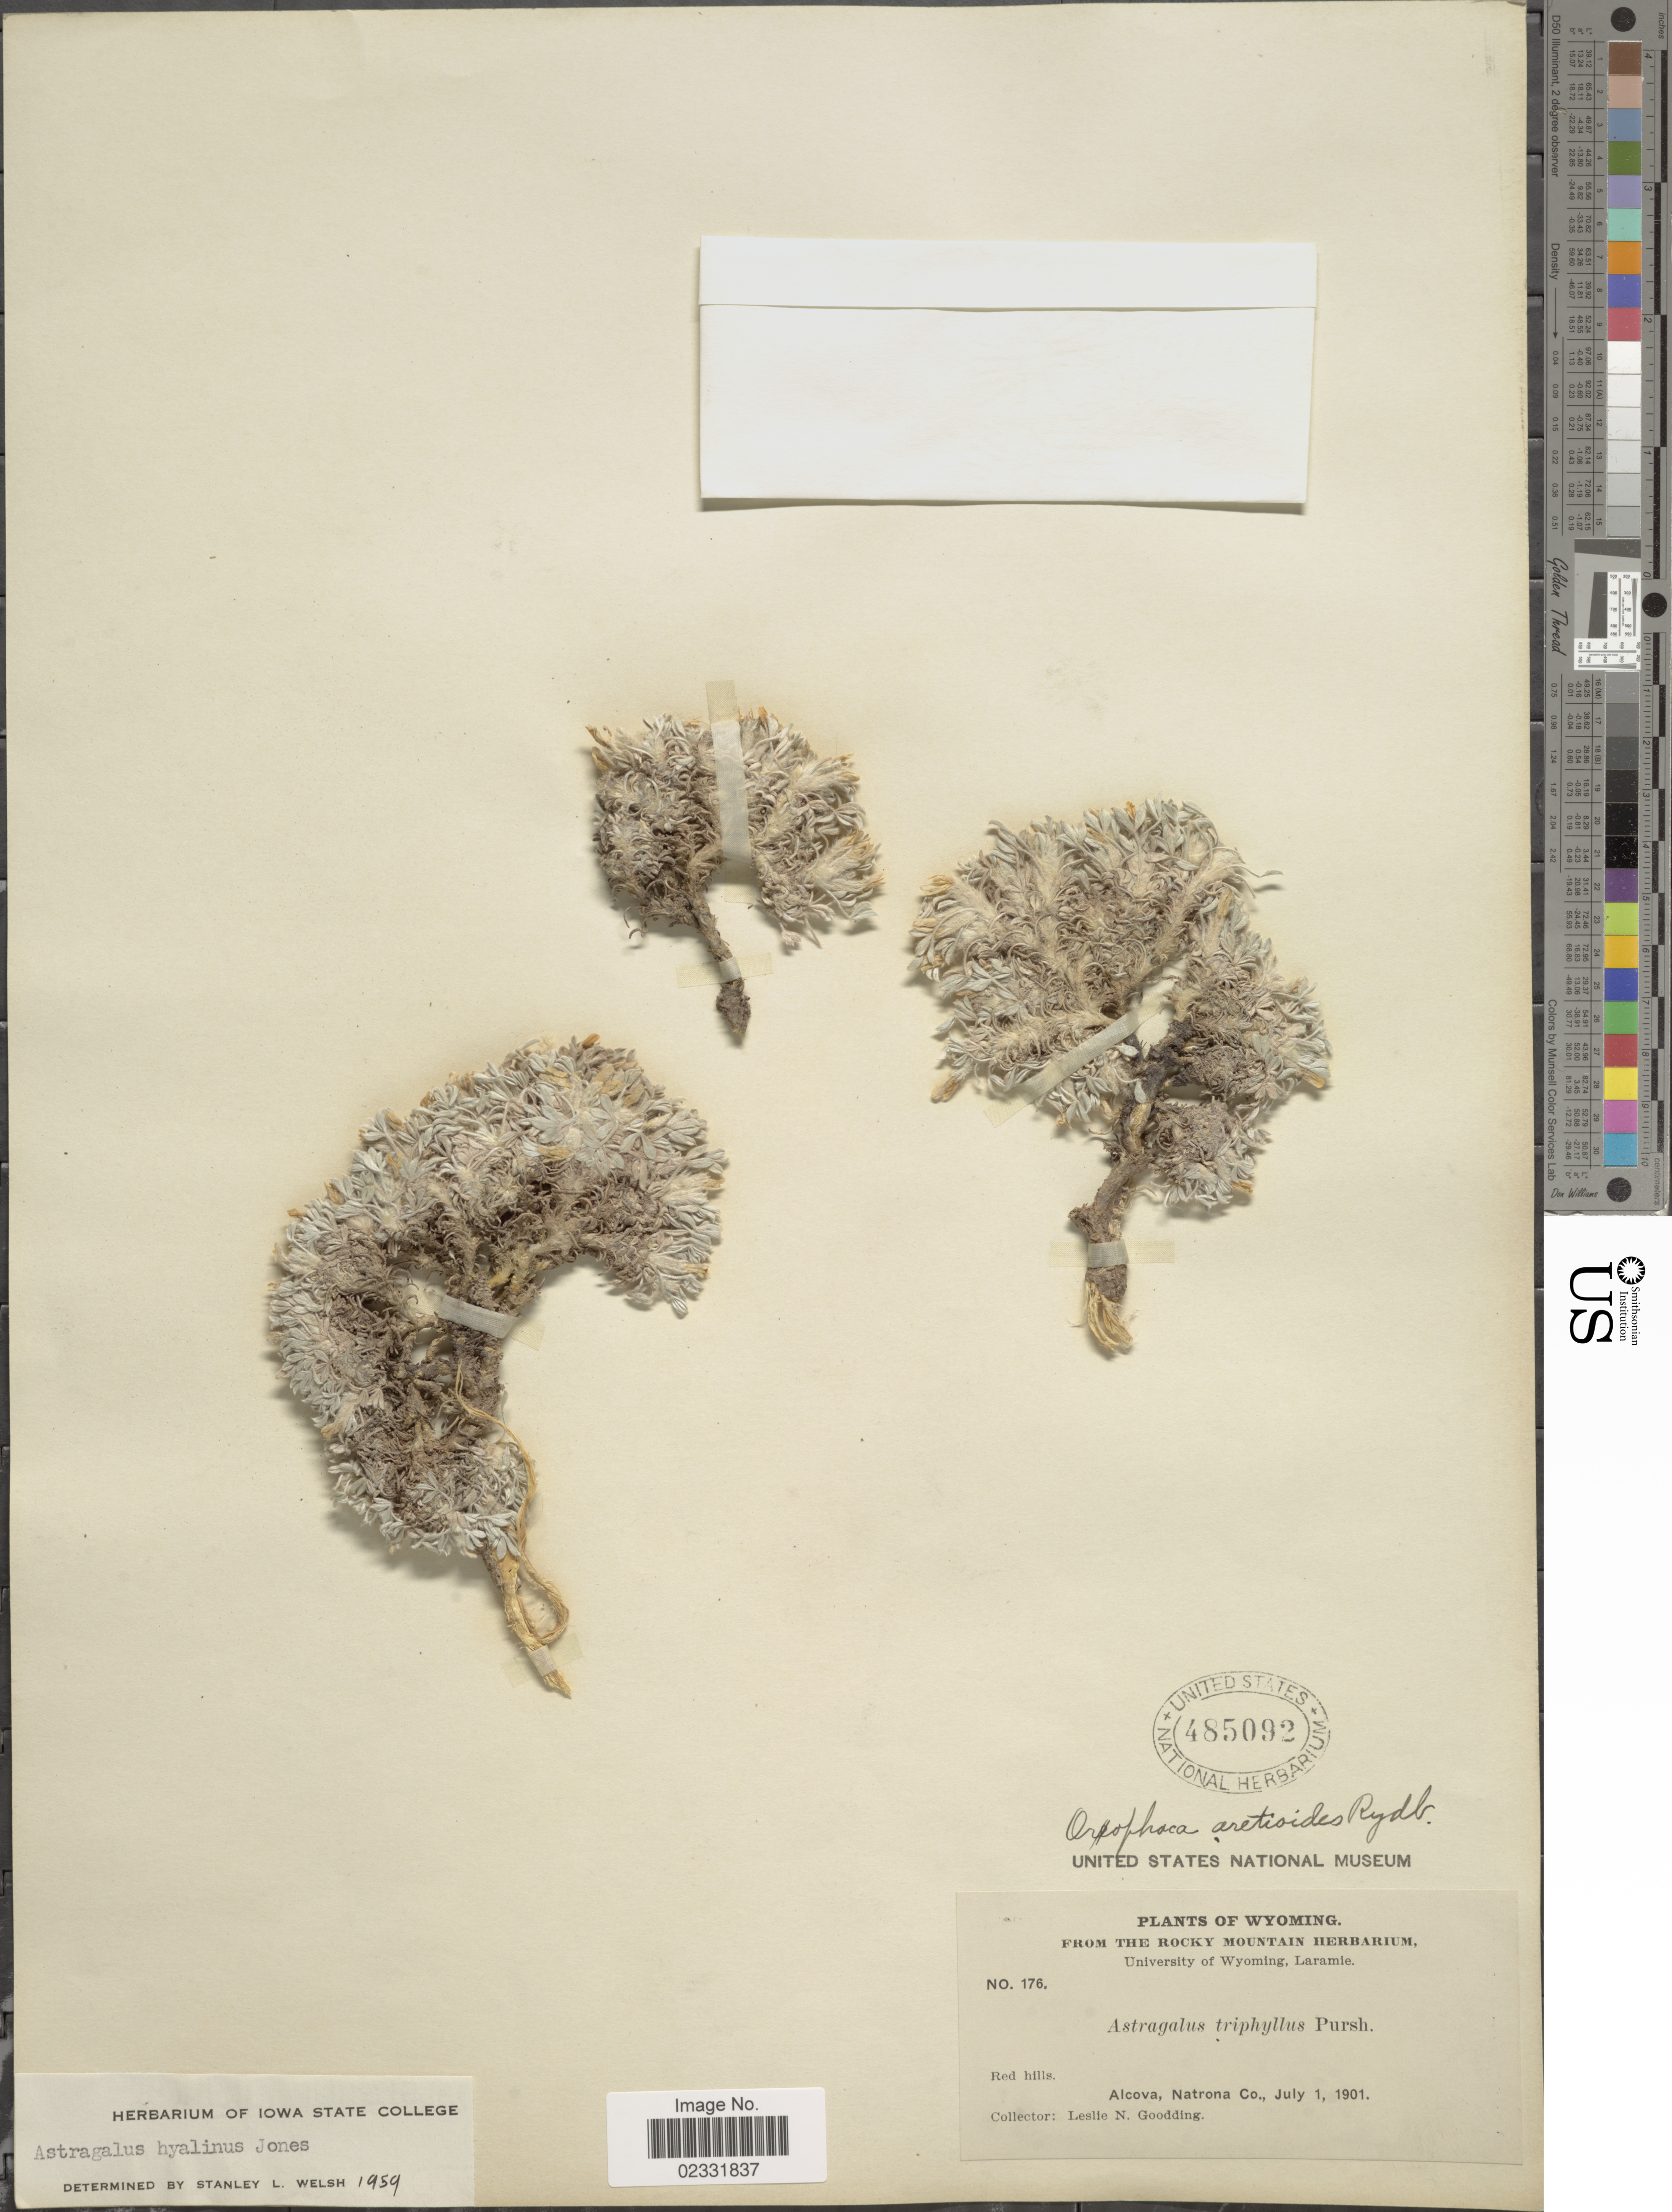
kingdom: Plantae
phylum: Tracheophyta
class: Magnoliopsida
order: Fabales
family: Fabaceae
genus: Astragalus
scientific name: Astragalus hyalinus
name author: M.E. Jones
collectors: L. N. Goodding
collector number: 176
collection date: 1901-07-01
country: United States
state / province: Wyoming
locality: Red hills, Alcova, Natrona Co.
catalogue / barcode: US 485092